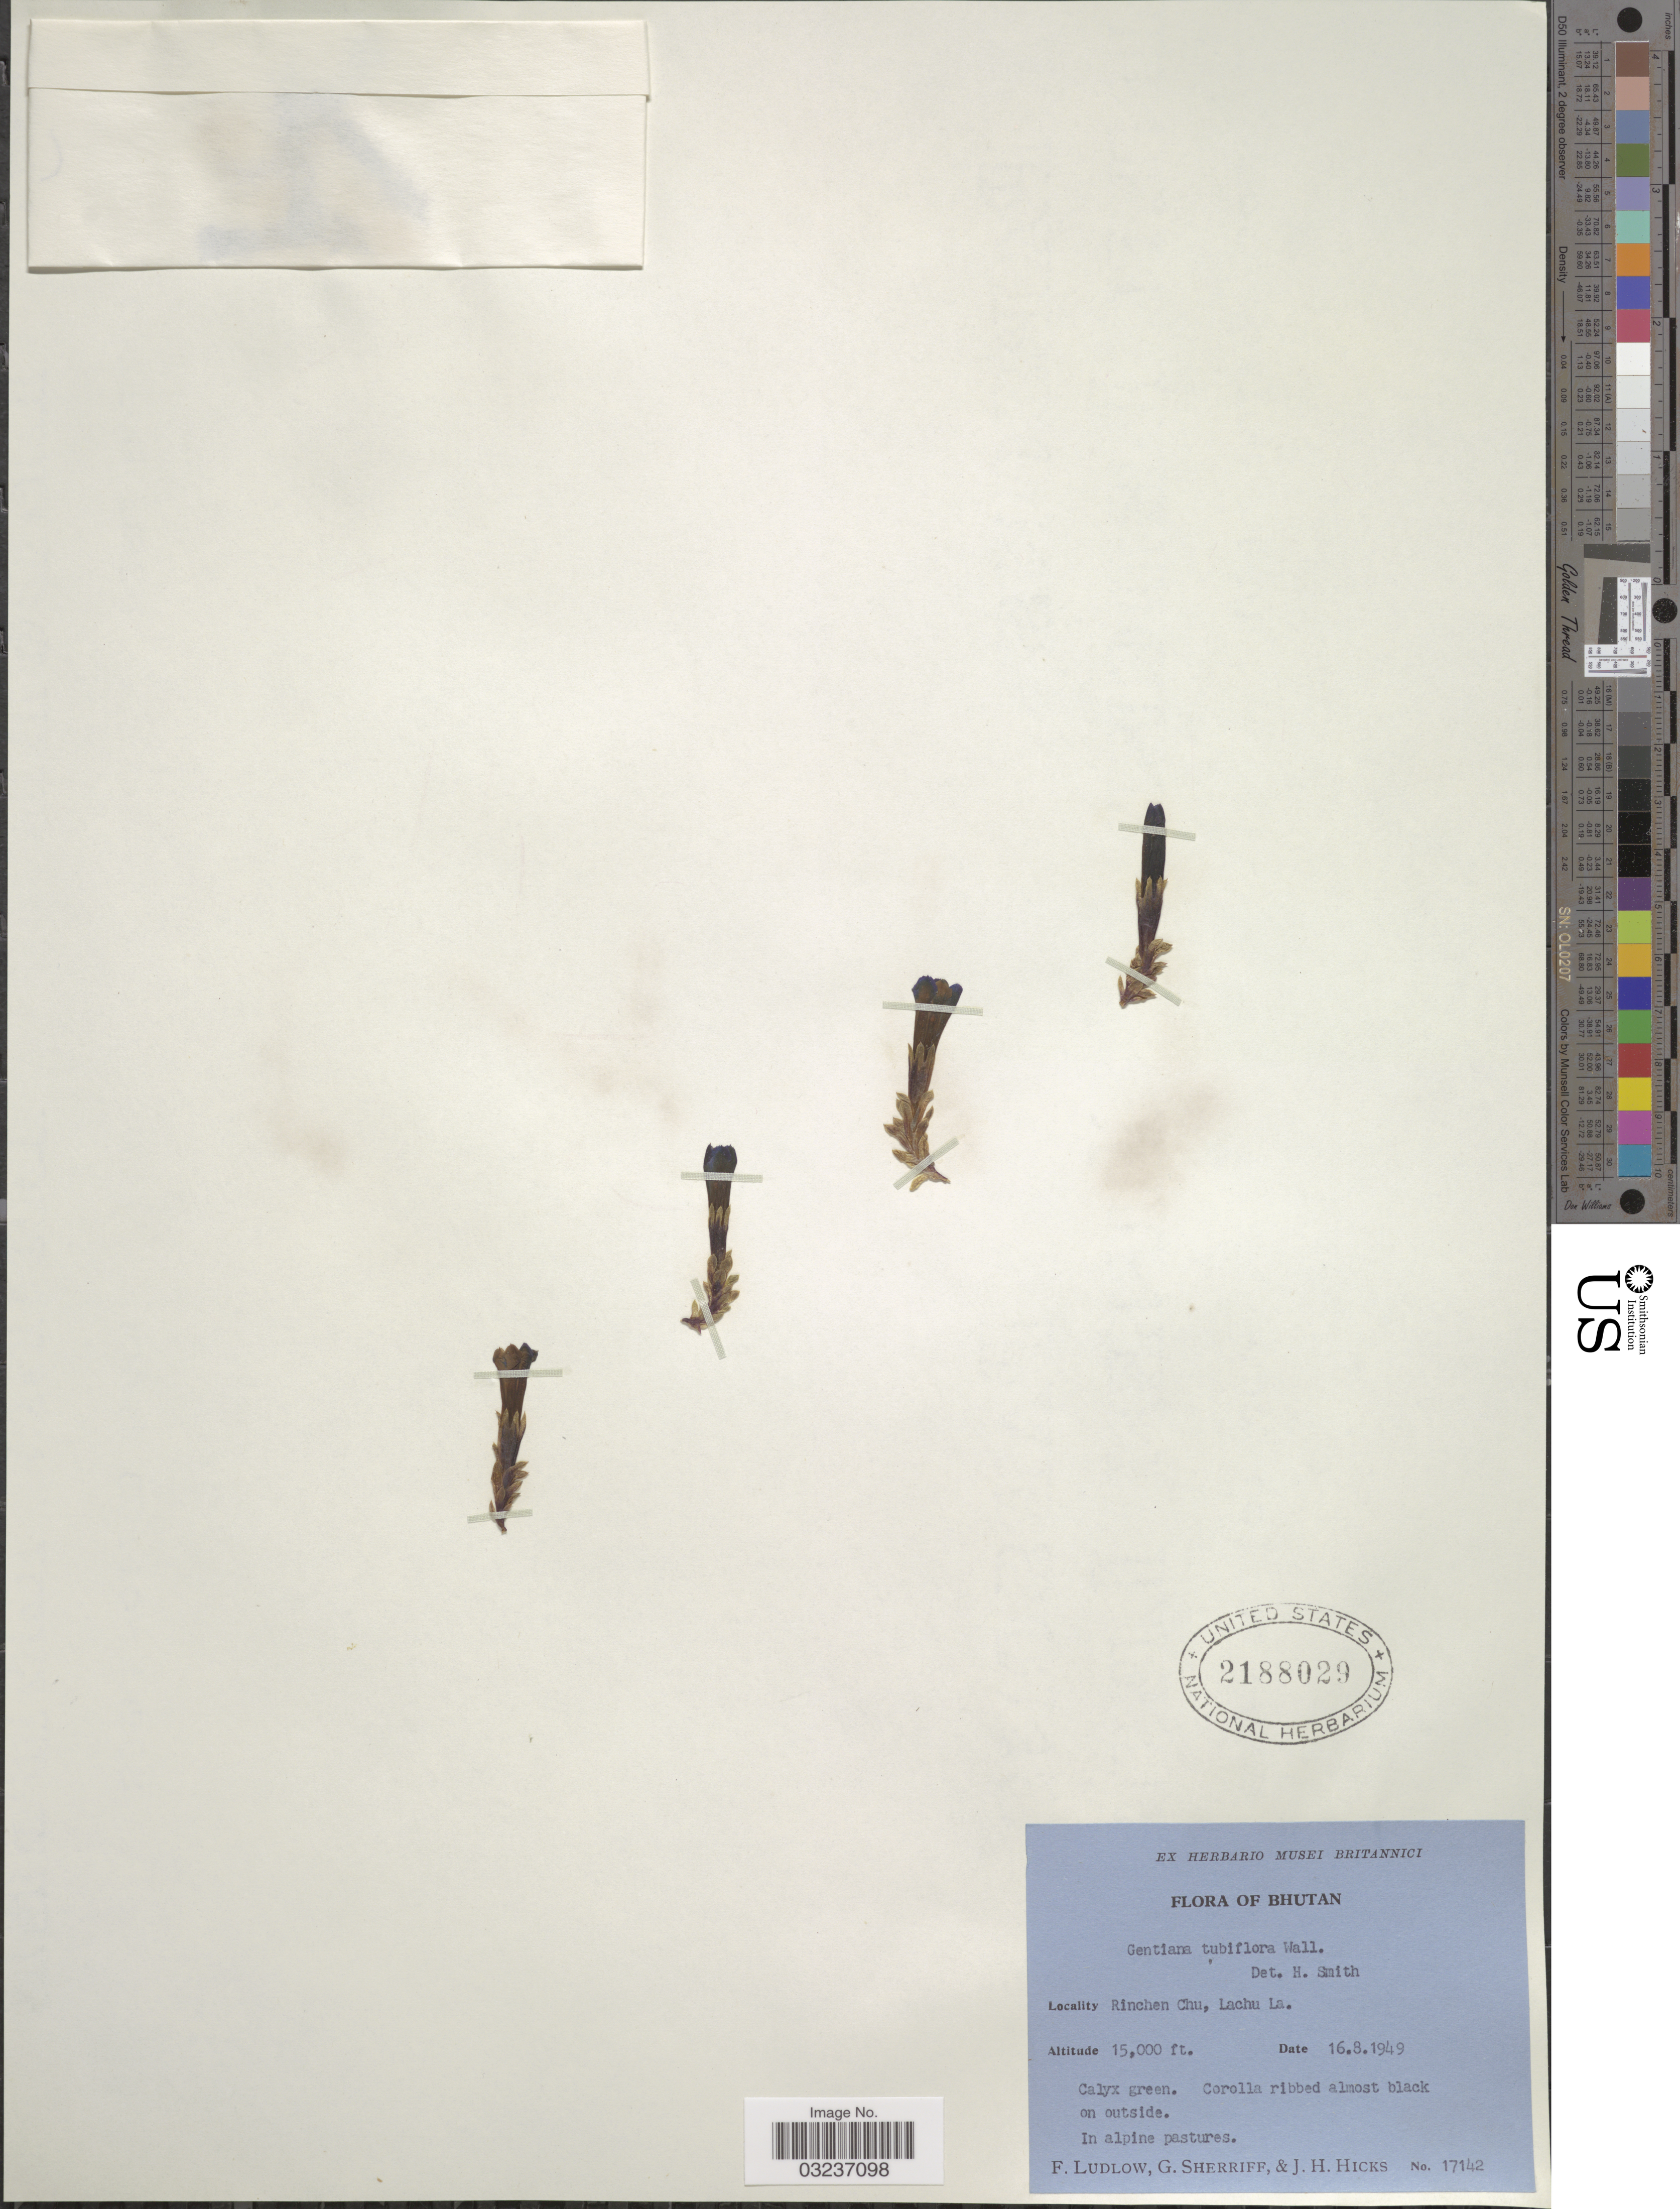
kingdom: Plantae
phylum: Tracheophyta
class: Magnoliopsida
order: Gentianales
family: Gentianaceae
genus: Gentiana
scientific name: Gentiana tubiflora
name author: (Wall. ex G. Don) Griseb.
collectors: F. Ludlow, G. Sherriff & J. H. Hicks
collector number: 17142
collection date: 1949-08-16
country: Bhutan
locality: Rinchen Chu, Lachu La.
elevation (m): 4572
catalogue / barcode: US 2188029